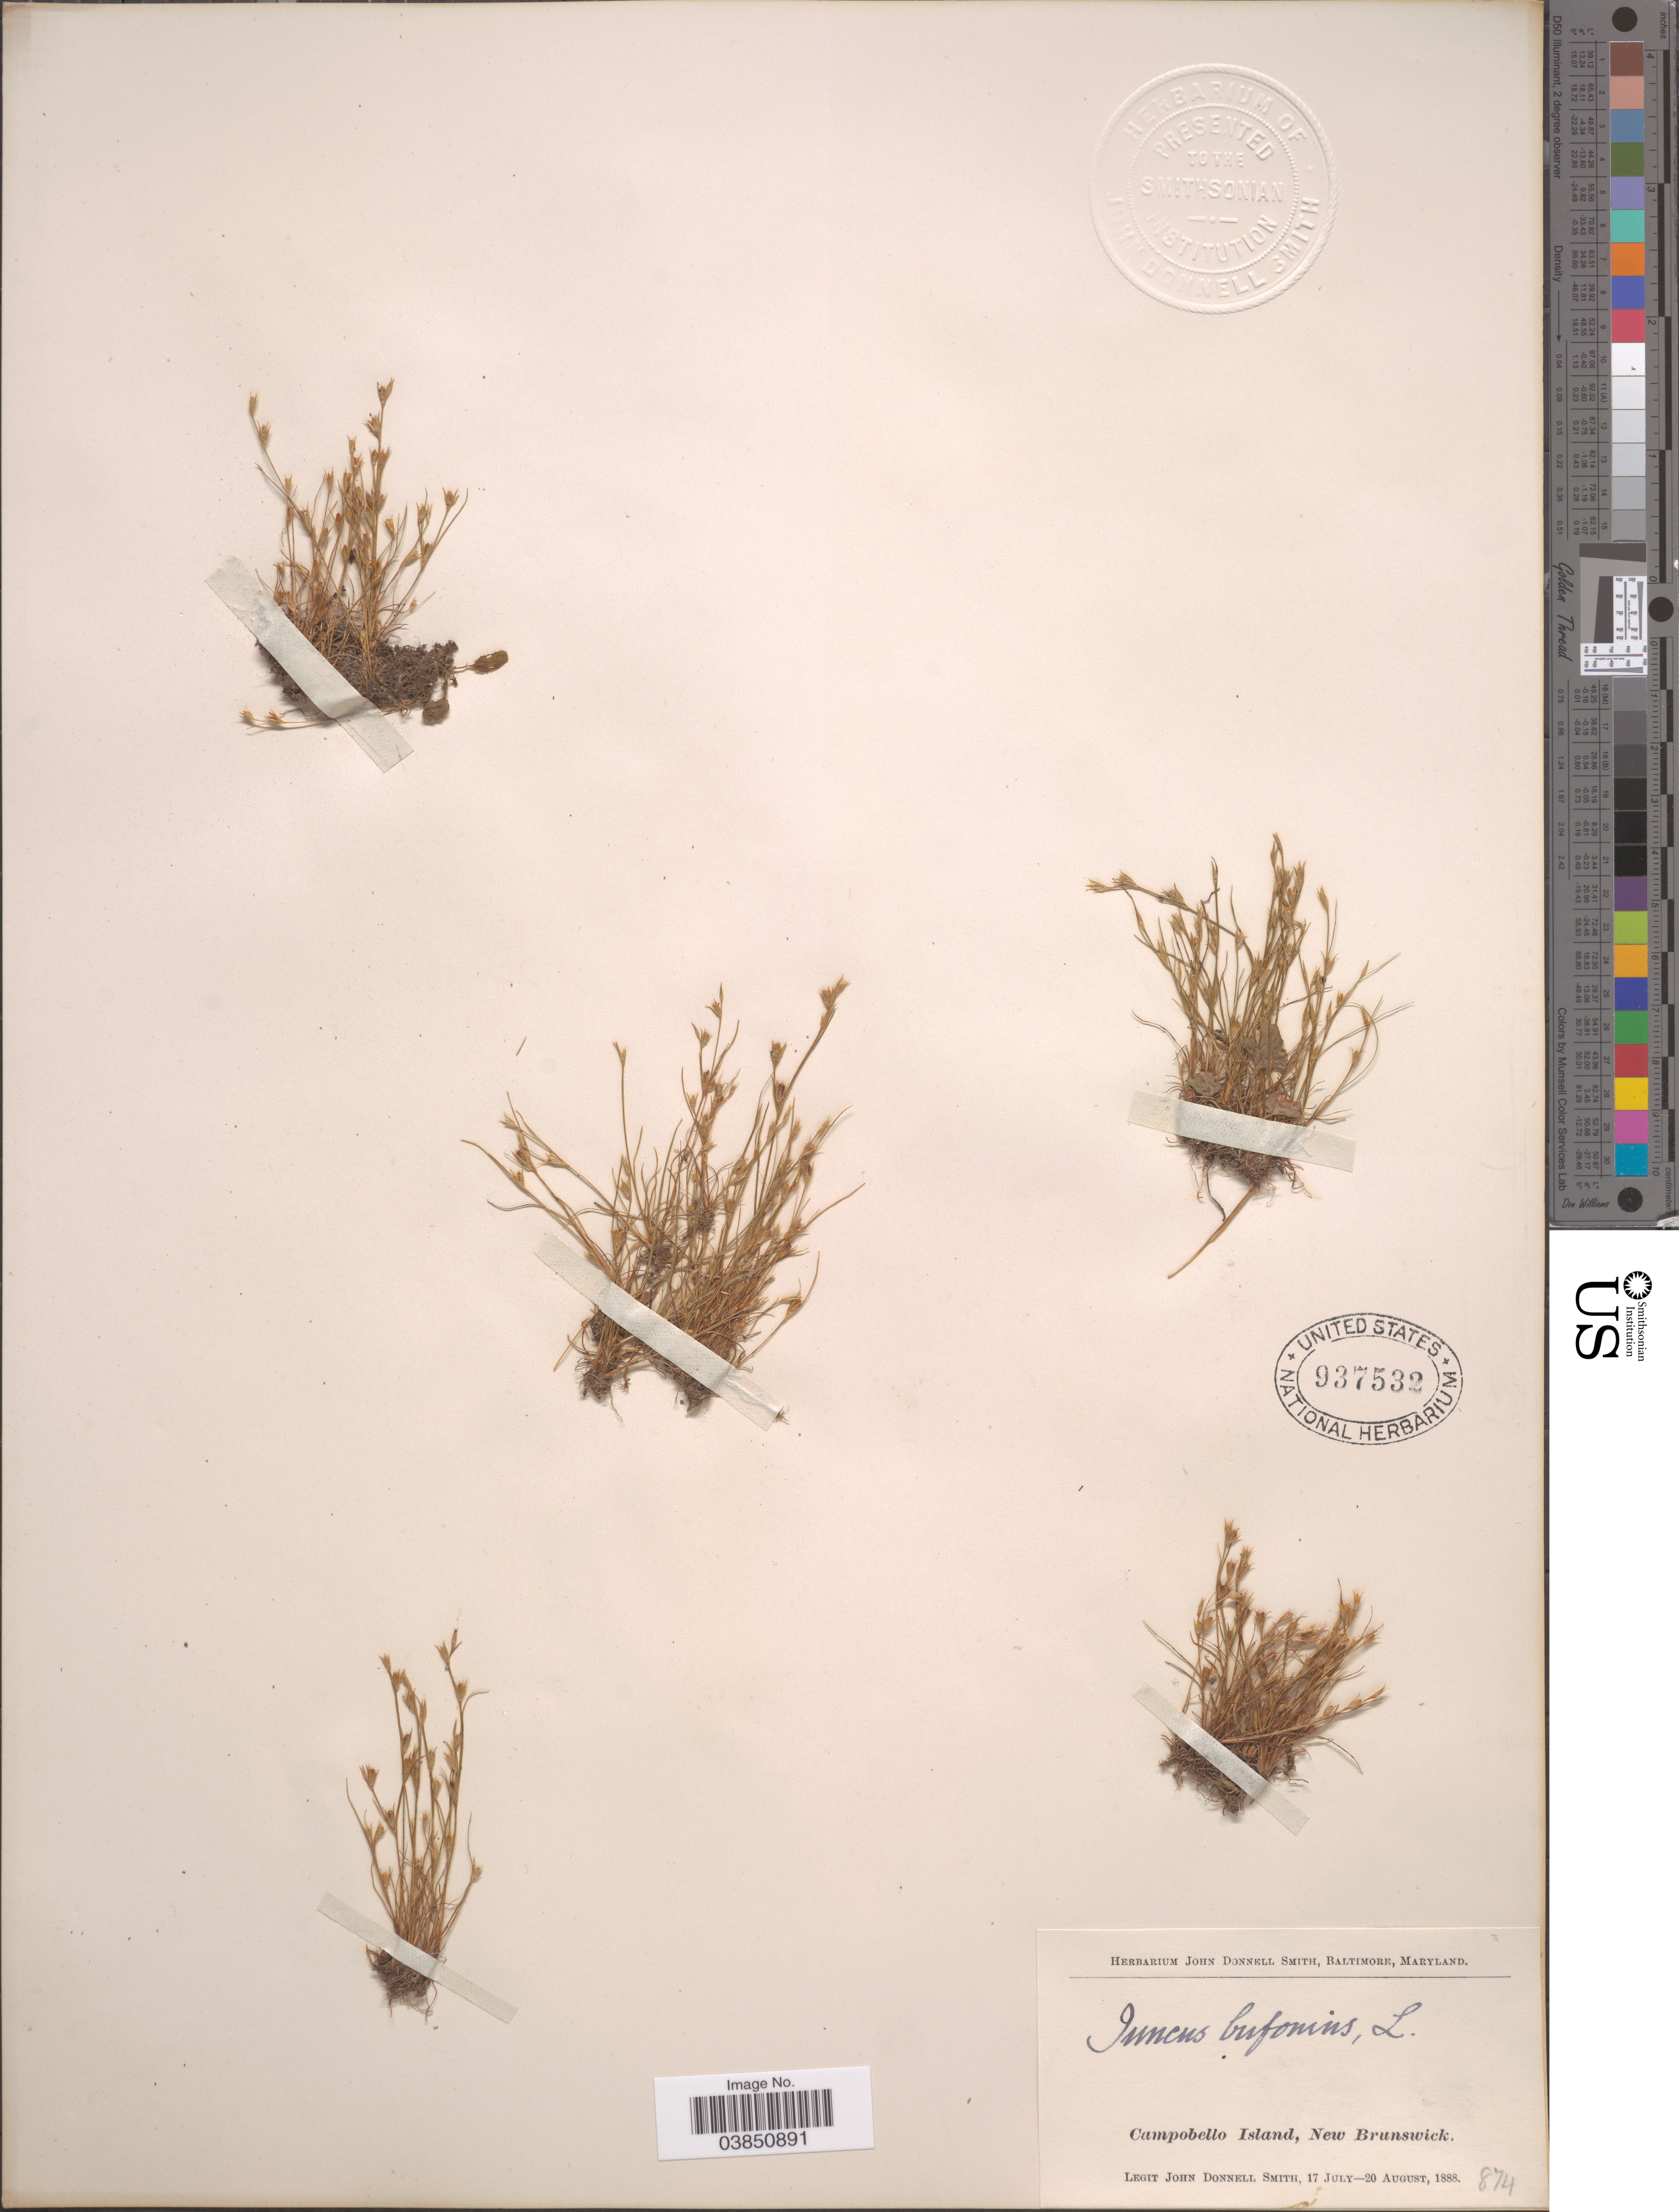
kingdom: Plantae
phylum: Tracheophyta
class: Liliopsida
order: Poales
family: Juncaceae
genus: Juncus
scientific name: Juncus bufonius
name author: L.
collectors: J. Donnell Smith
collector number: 874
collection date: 1888-07-17/1888-08-20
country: Canada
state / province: New Brunswick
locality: Campobello Island.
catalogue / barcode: US 937532